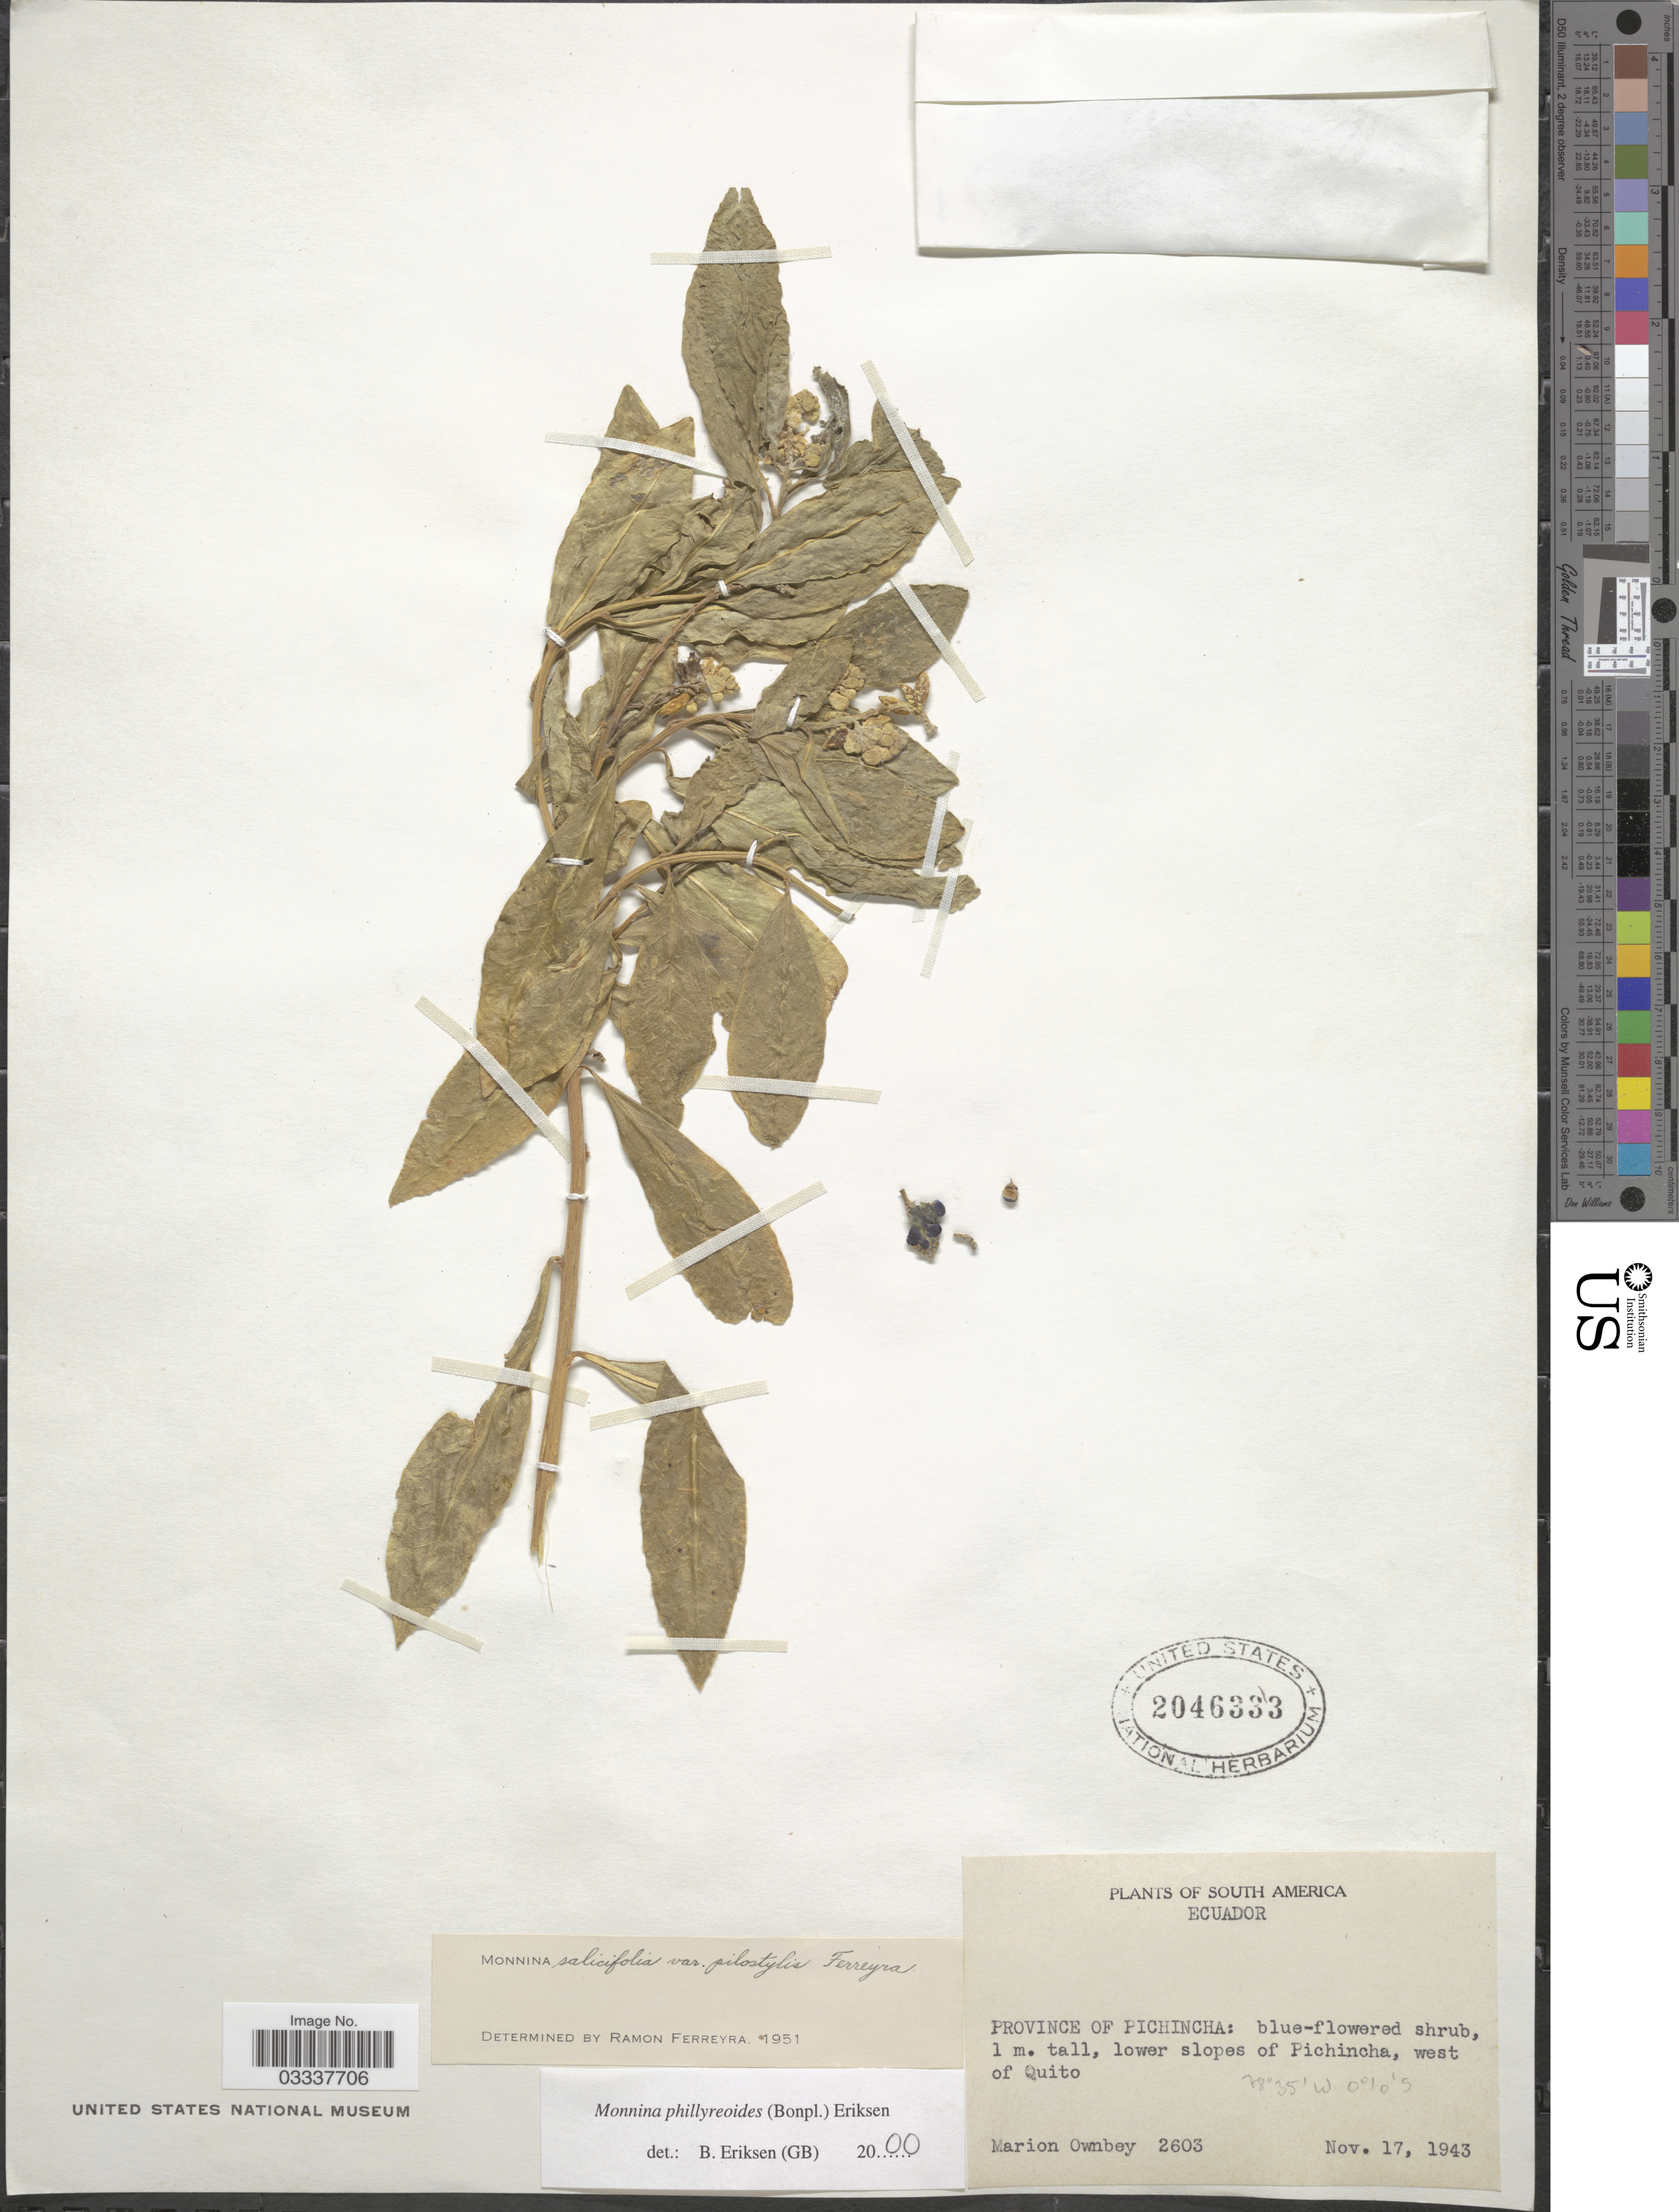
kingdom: Plantae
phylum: Tracheophyta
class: Magnoliopsida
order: Fabales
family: Polygalaceae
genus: Monnina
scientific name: Monnina phillyreoides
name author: (Bonpl.) B. Eriksen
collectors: M. Ownbey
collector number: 2603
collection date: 1943-11-17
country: Ecuador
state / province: Pichincha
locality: Lower slopes of Pichincha, west of Quito.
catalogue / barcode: US 2046333